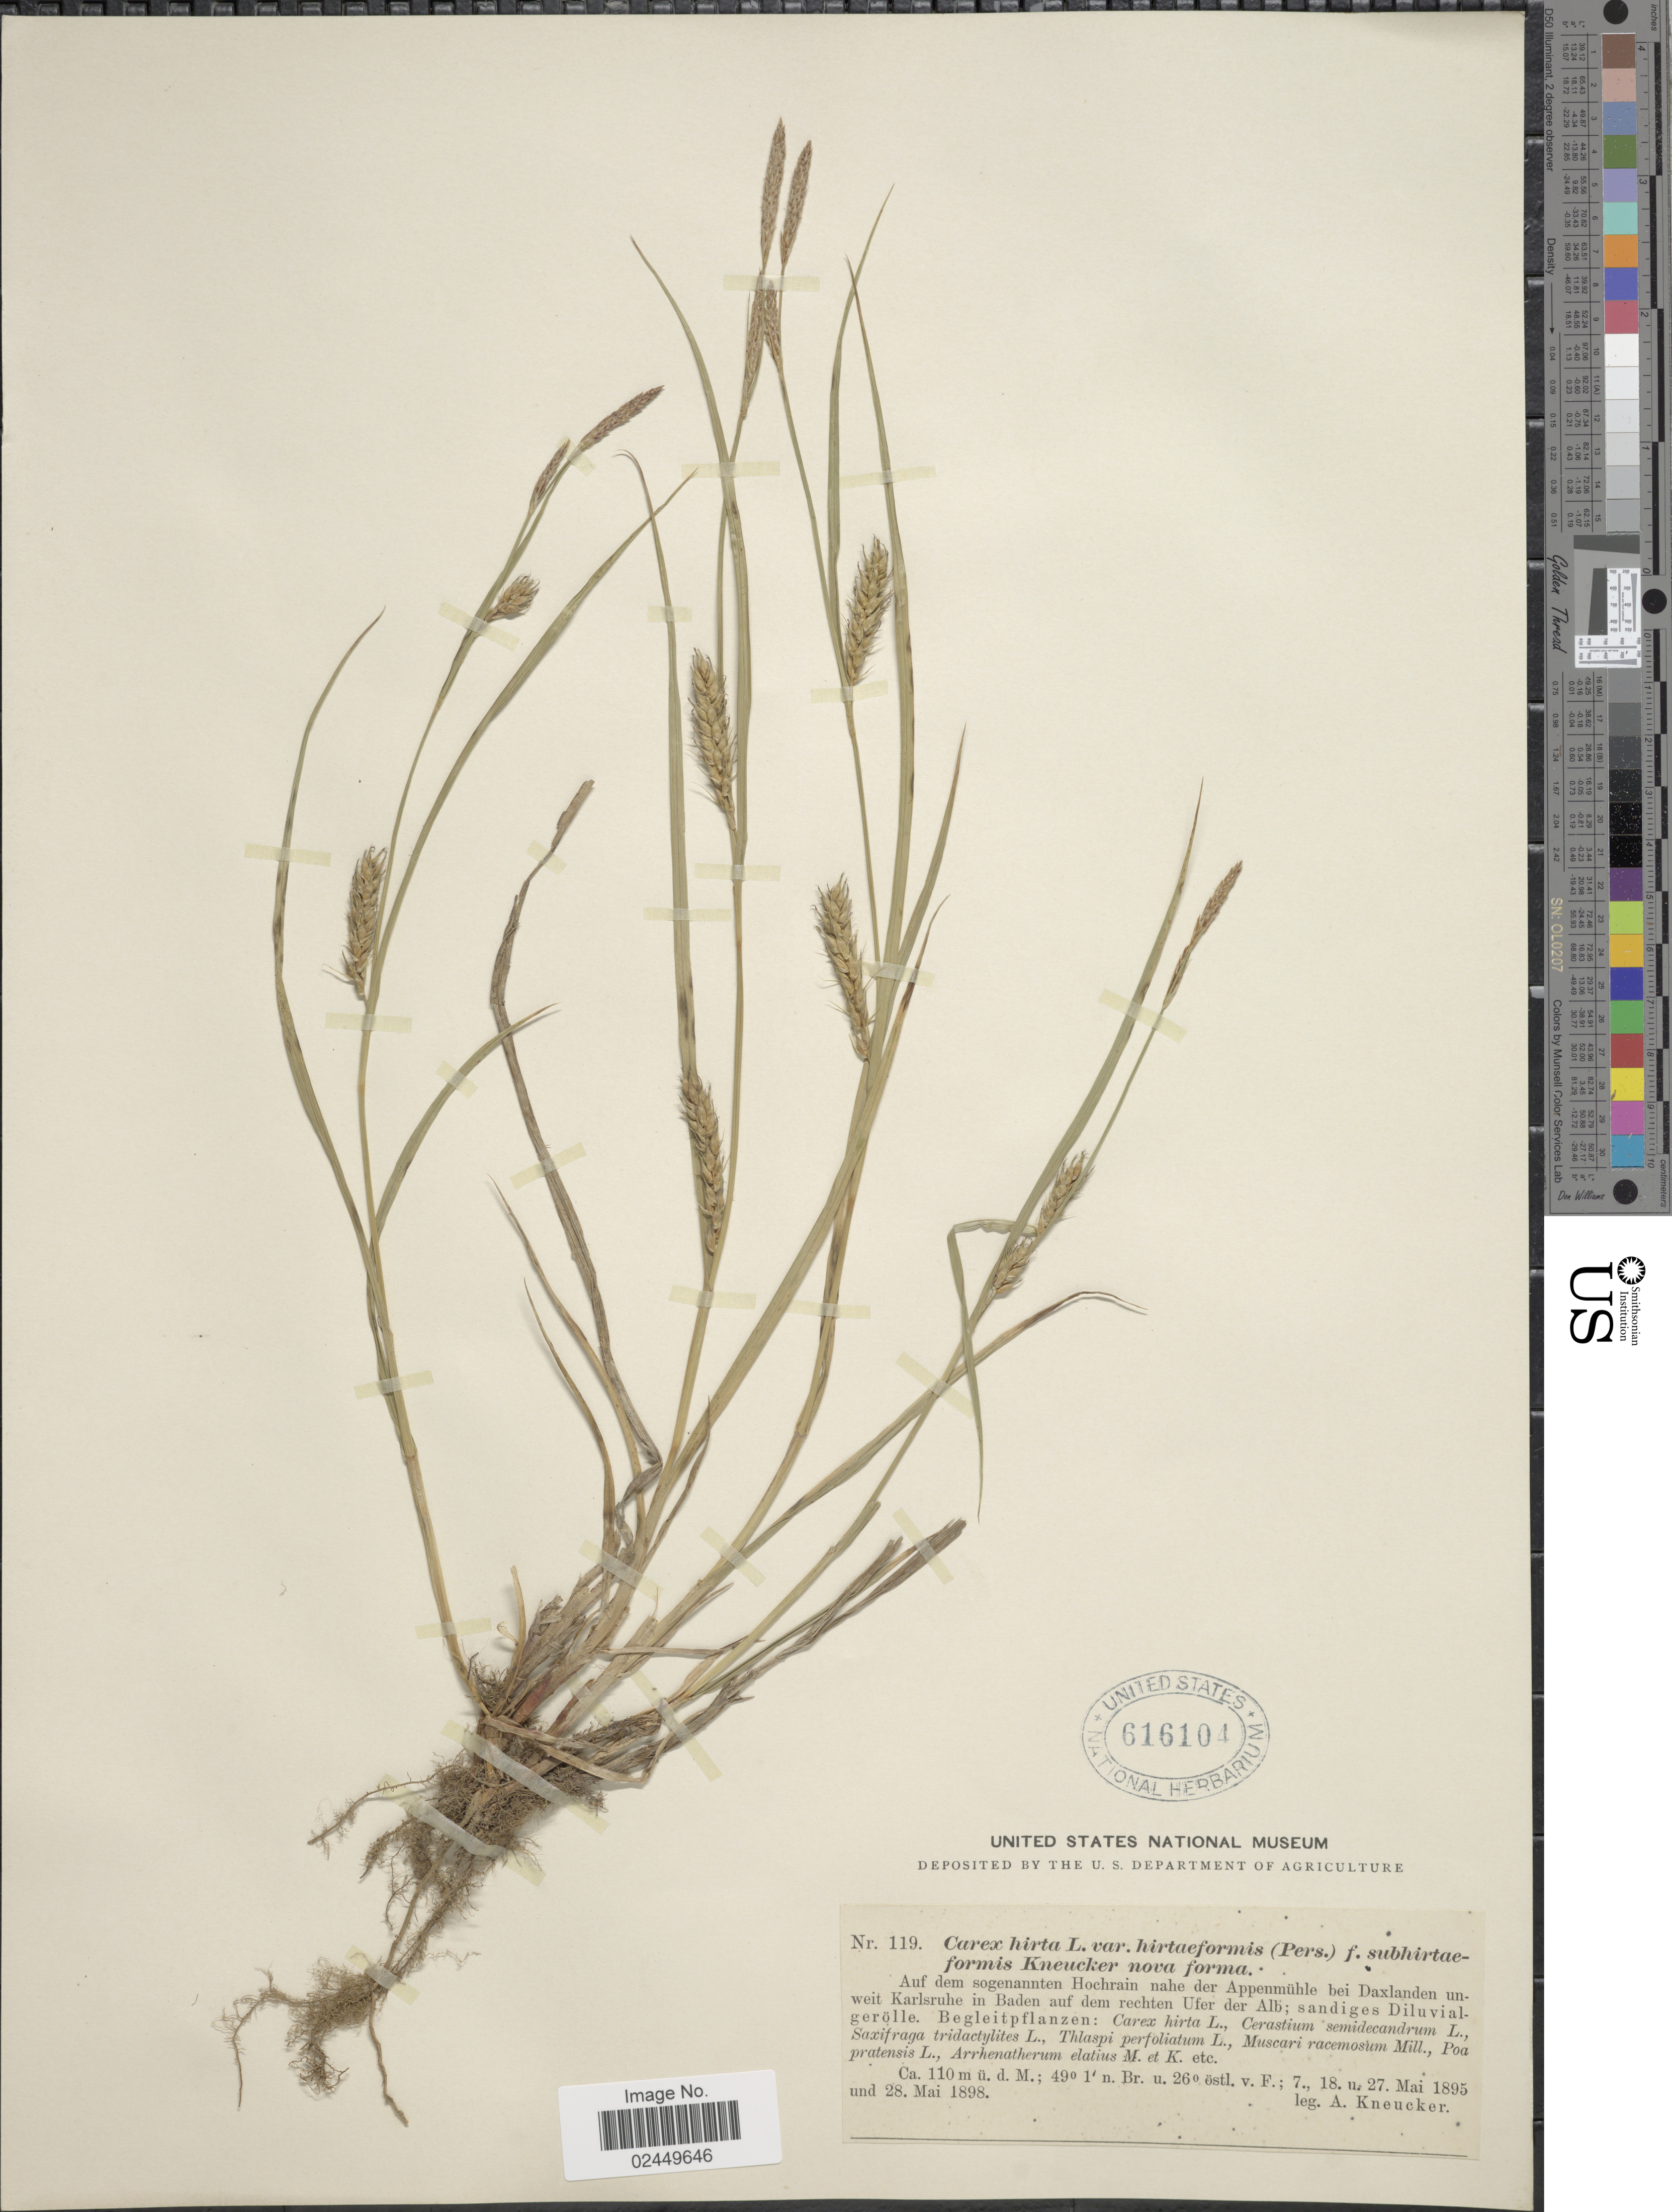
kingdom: Plantae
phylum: Tracheophyta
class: Liliopsida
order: Poales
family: Cyperaceae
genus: Carex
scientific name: Carex hirta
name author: L.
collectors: A. Kneucker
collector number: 119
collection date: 1895-05-18/1898-05-28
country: Germany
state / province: Baden-Württemberg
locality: Auf dem sogenannten Hochrain nahe der Appenmuhle bei Daxlanden unweit Karlsruhe in Baden auf dem rechten Ufer der Alb.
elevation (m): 110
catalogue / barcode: US 616104